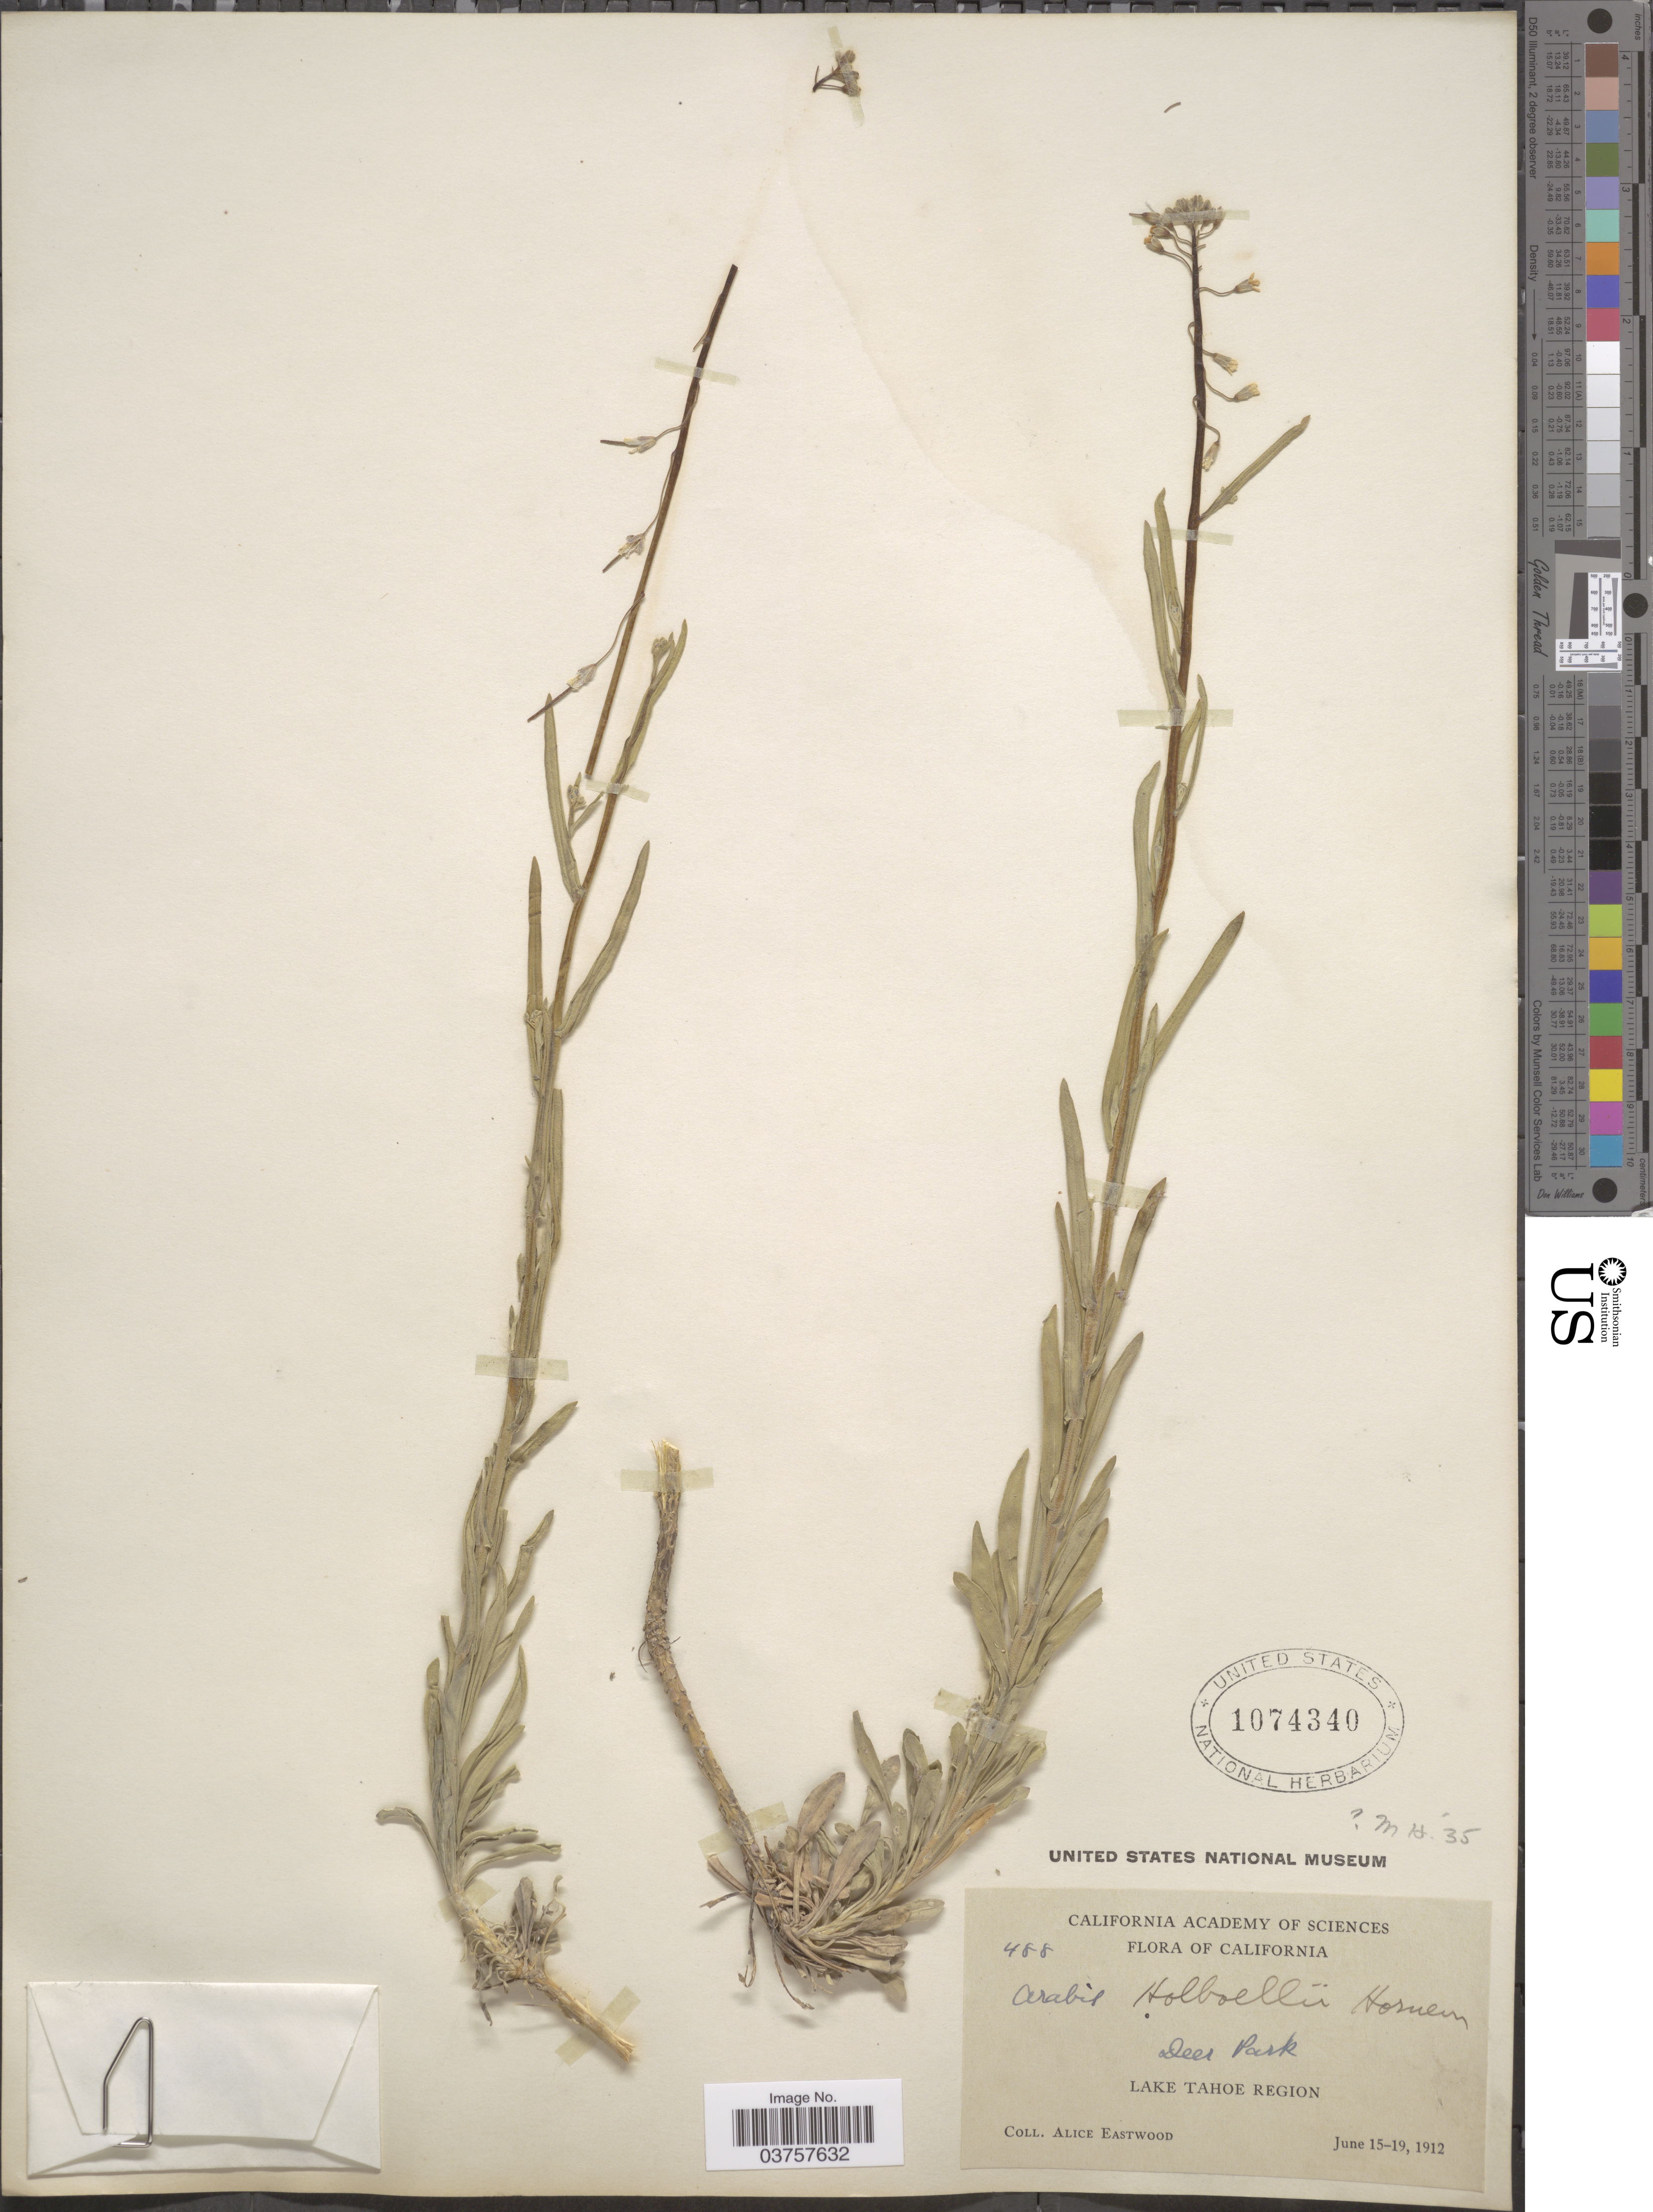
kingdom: Plantae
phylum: Tracheophyta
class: Magnoliopsida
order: Brassicales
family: Brassicaceae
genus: Arabis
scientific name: Arabis holboellii var. retrofracta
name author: Rydb.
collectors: A. Eastwood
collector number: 488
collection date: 1912-06-15/1912-06-19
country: United States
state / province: California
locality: Deer Park. Lake Tahoe Region.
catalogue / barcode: US 1074340